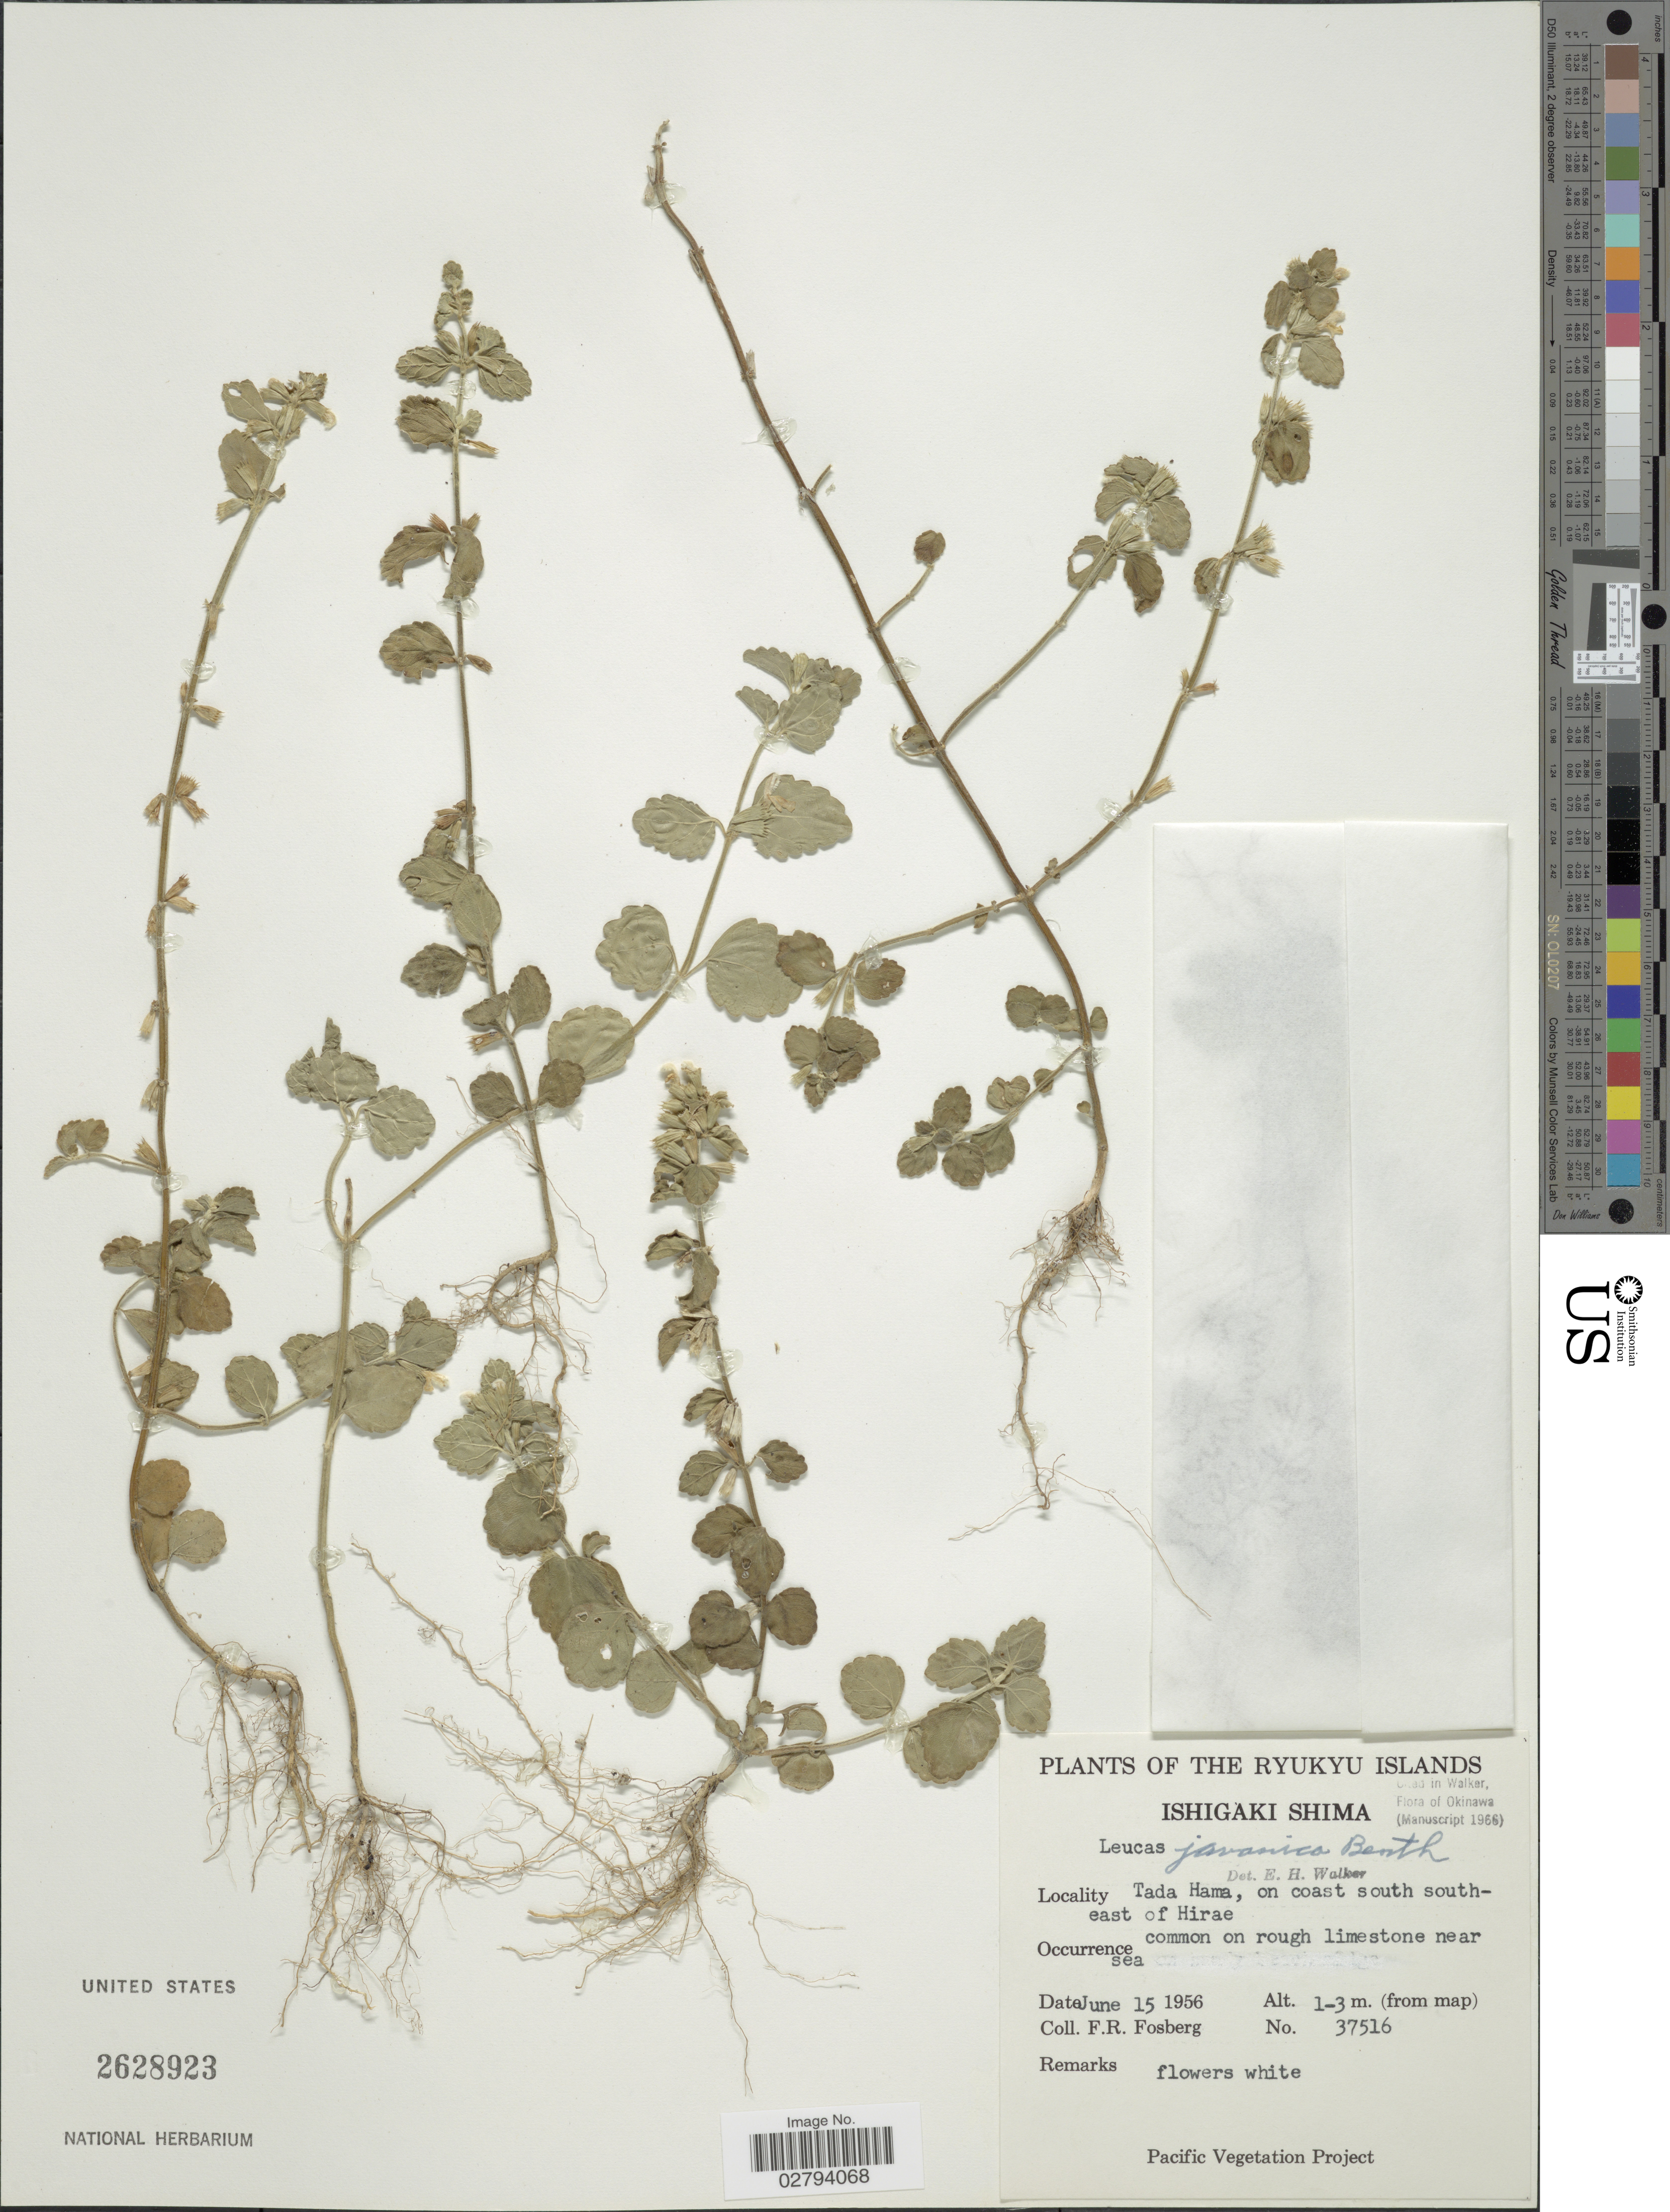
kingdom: Plantae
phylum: Tracheophyta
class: Magnoliopsida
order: Lamiales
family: Lamiaceae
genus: Leucas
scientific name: Leucas javanica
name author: Benth.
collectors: F. R. Fosberg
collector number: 37516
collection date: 1956-06-15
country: Japan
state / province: Okinawa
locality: The Ryukyu Islands, Ishigaki Shima, Tada Hama, on coast south southeast of Hirae, near sea.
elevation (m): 1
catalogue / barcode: US 2628923